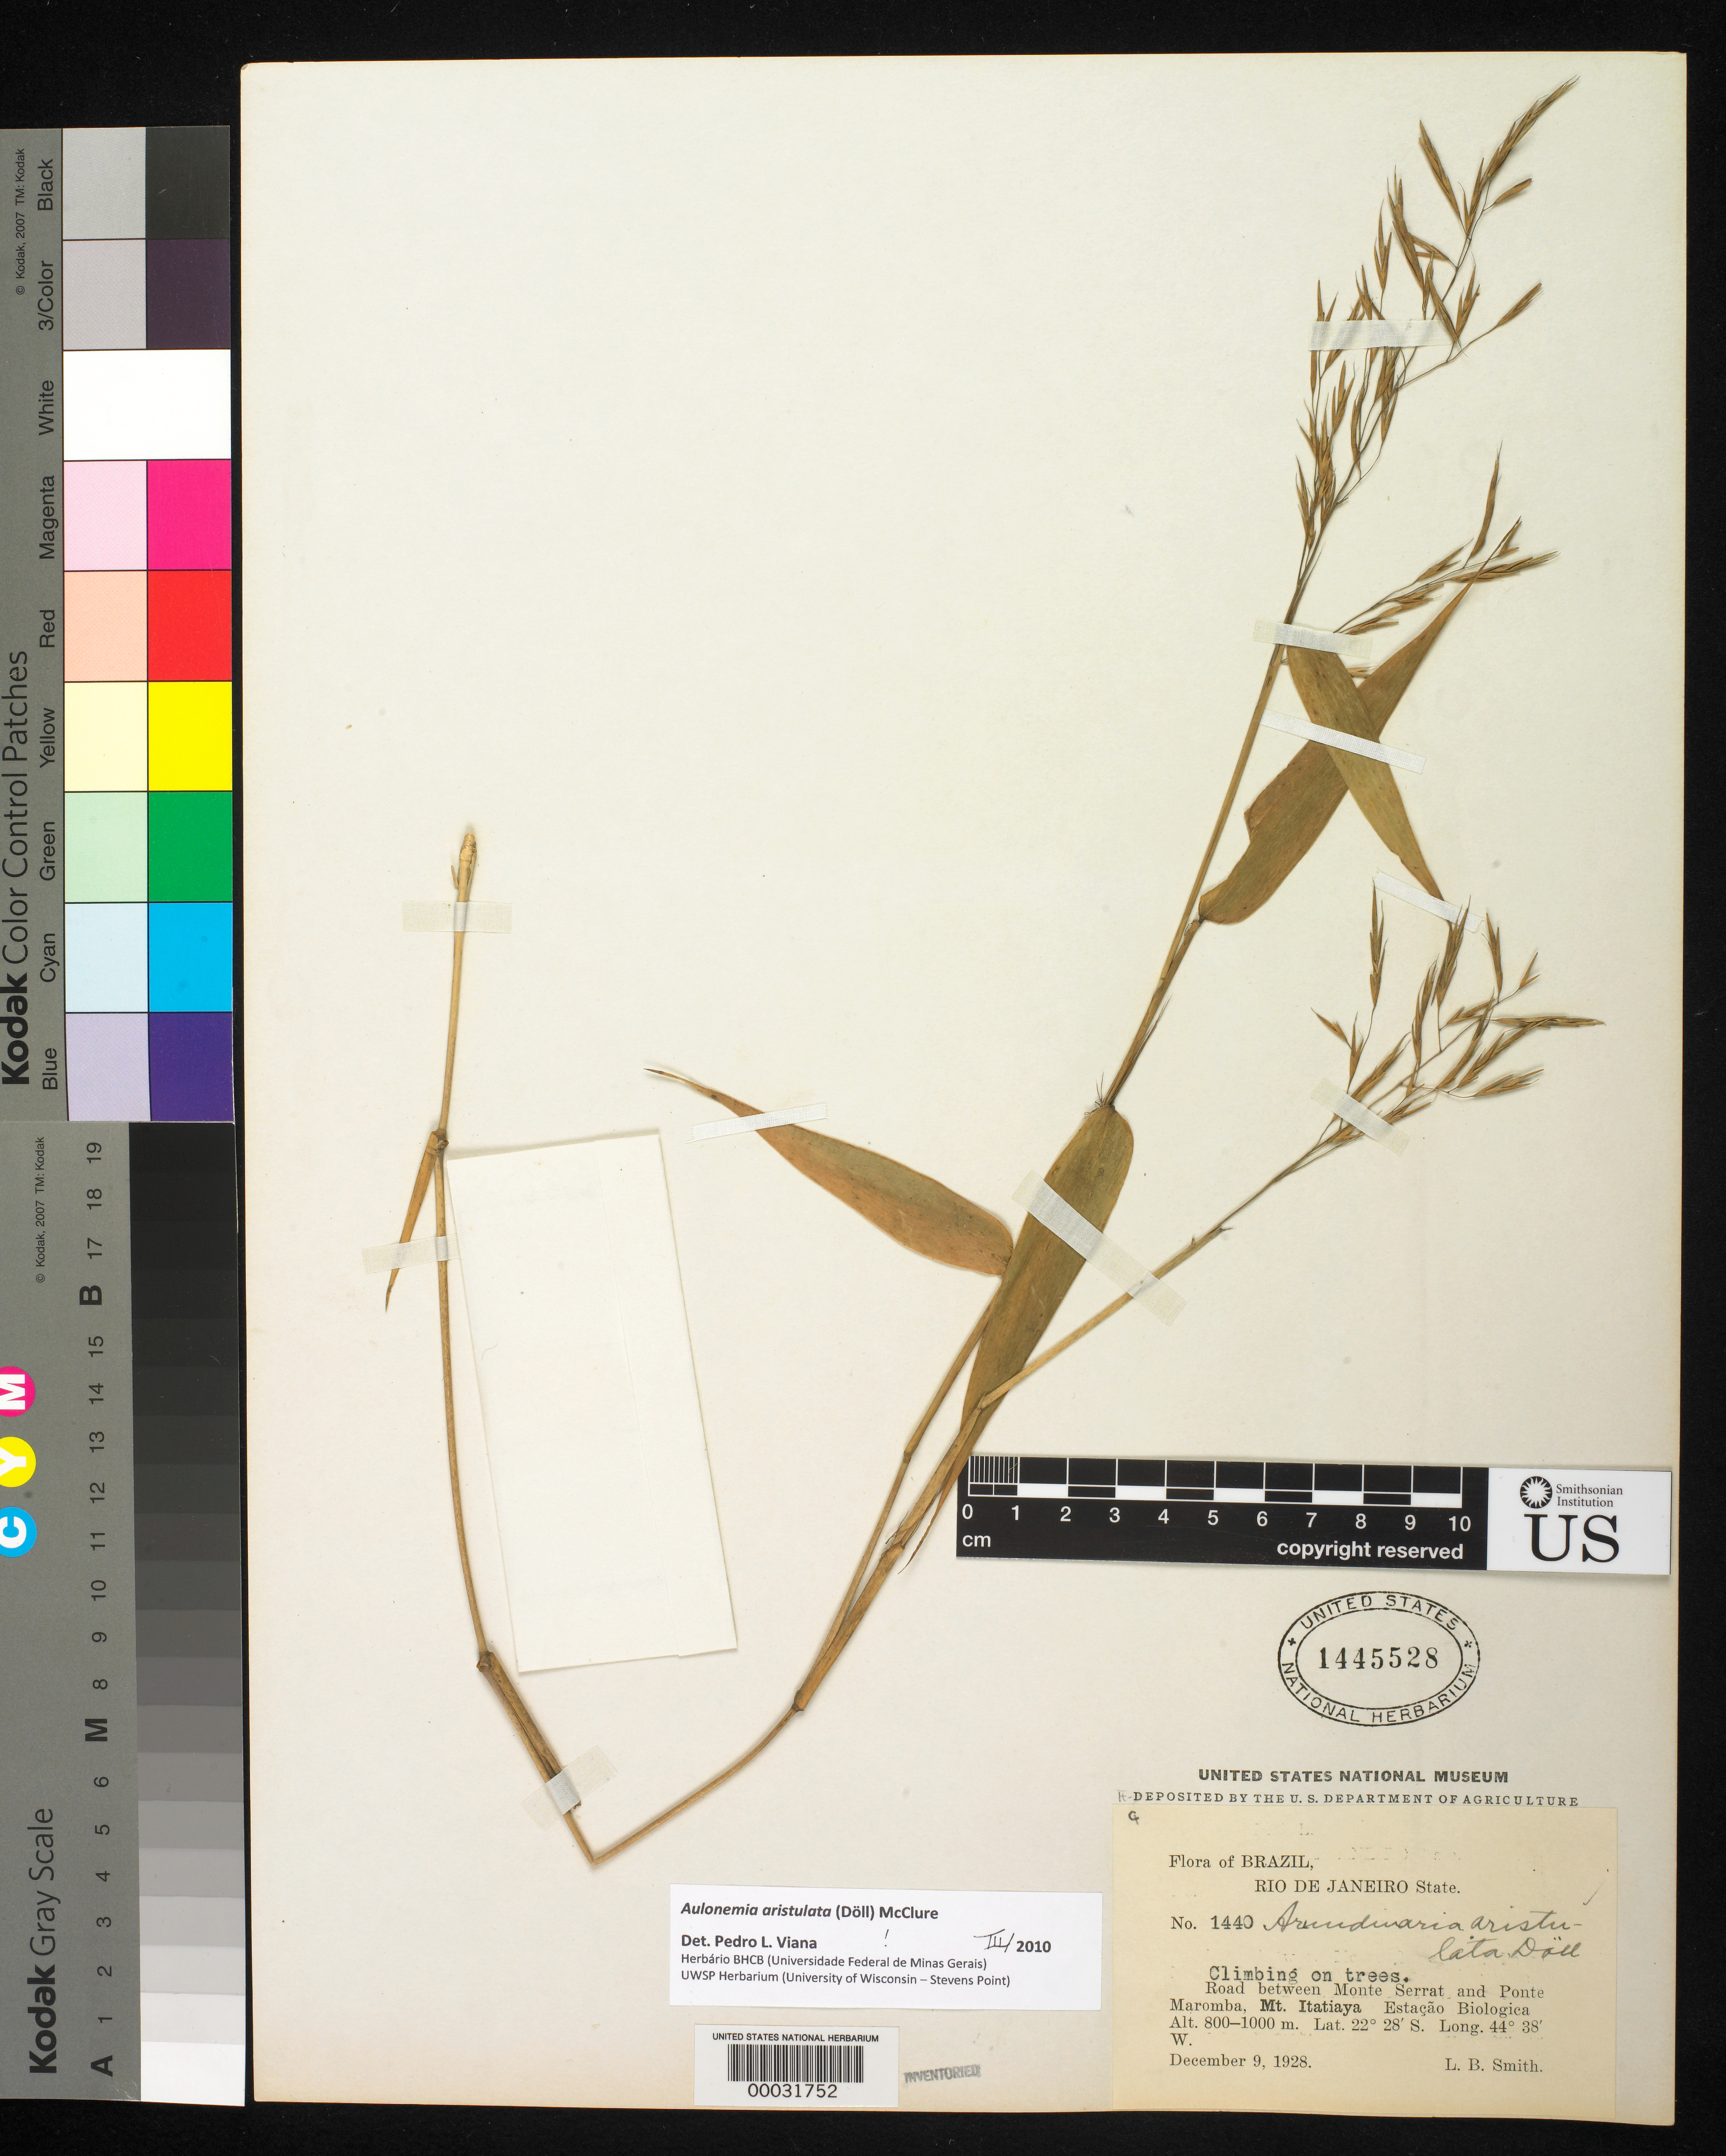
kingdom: Plantae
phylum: Tracheophyta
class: Liliopsida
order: Poales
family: Poaceae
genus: Aulonemia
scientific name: Aulonemia aristulata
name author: (Döll) McClure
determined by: Viana, P. L.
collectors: L. Smith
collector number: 1440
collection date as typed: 09 Dec 1928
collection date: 1928-12-09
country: Brazil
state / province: Rio de Janeiro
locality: Between Monte Serrat and Ponte Maromba, Mt. Itatiaya, Estacao Biologica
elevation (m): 800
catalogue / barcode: US 1445528